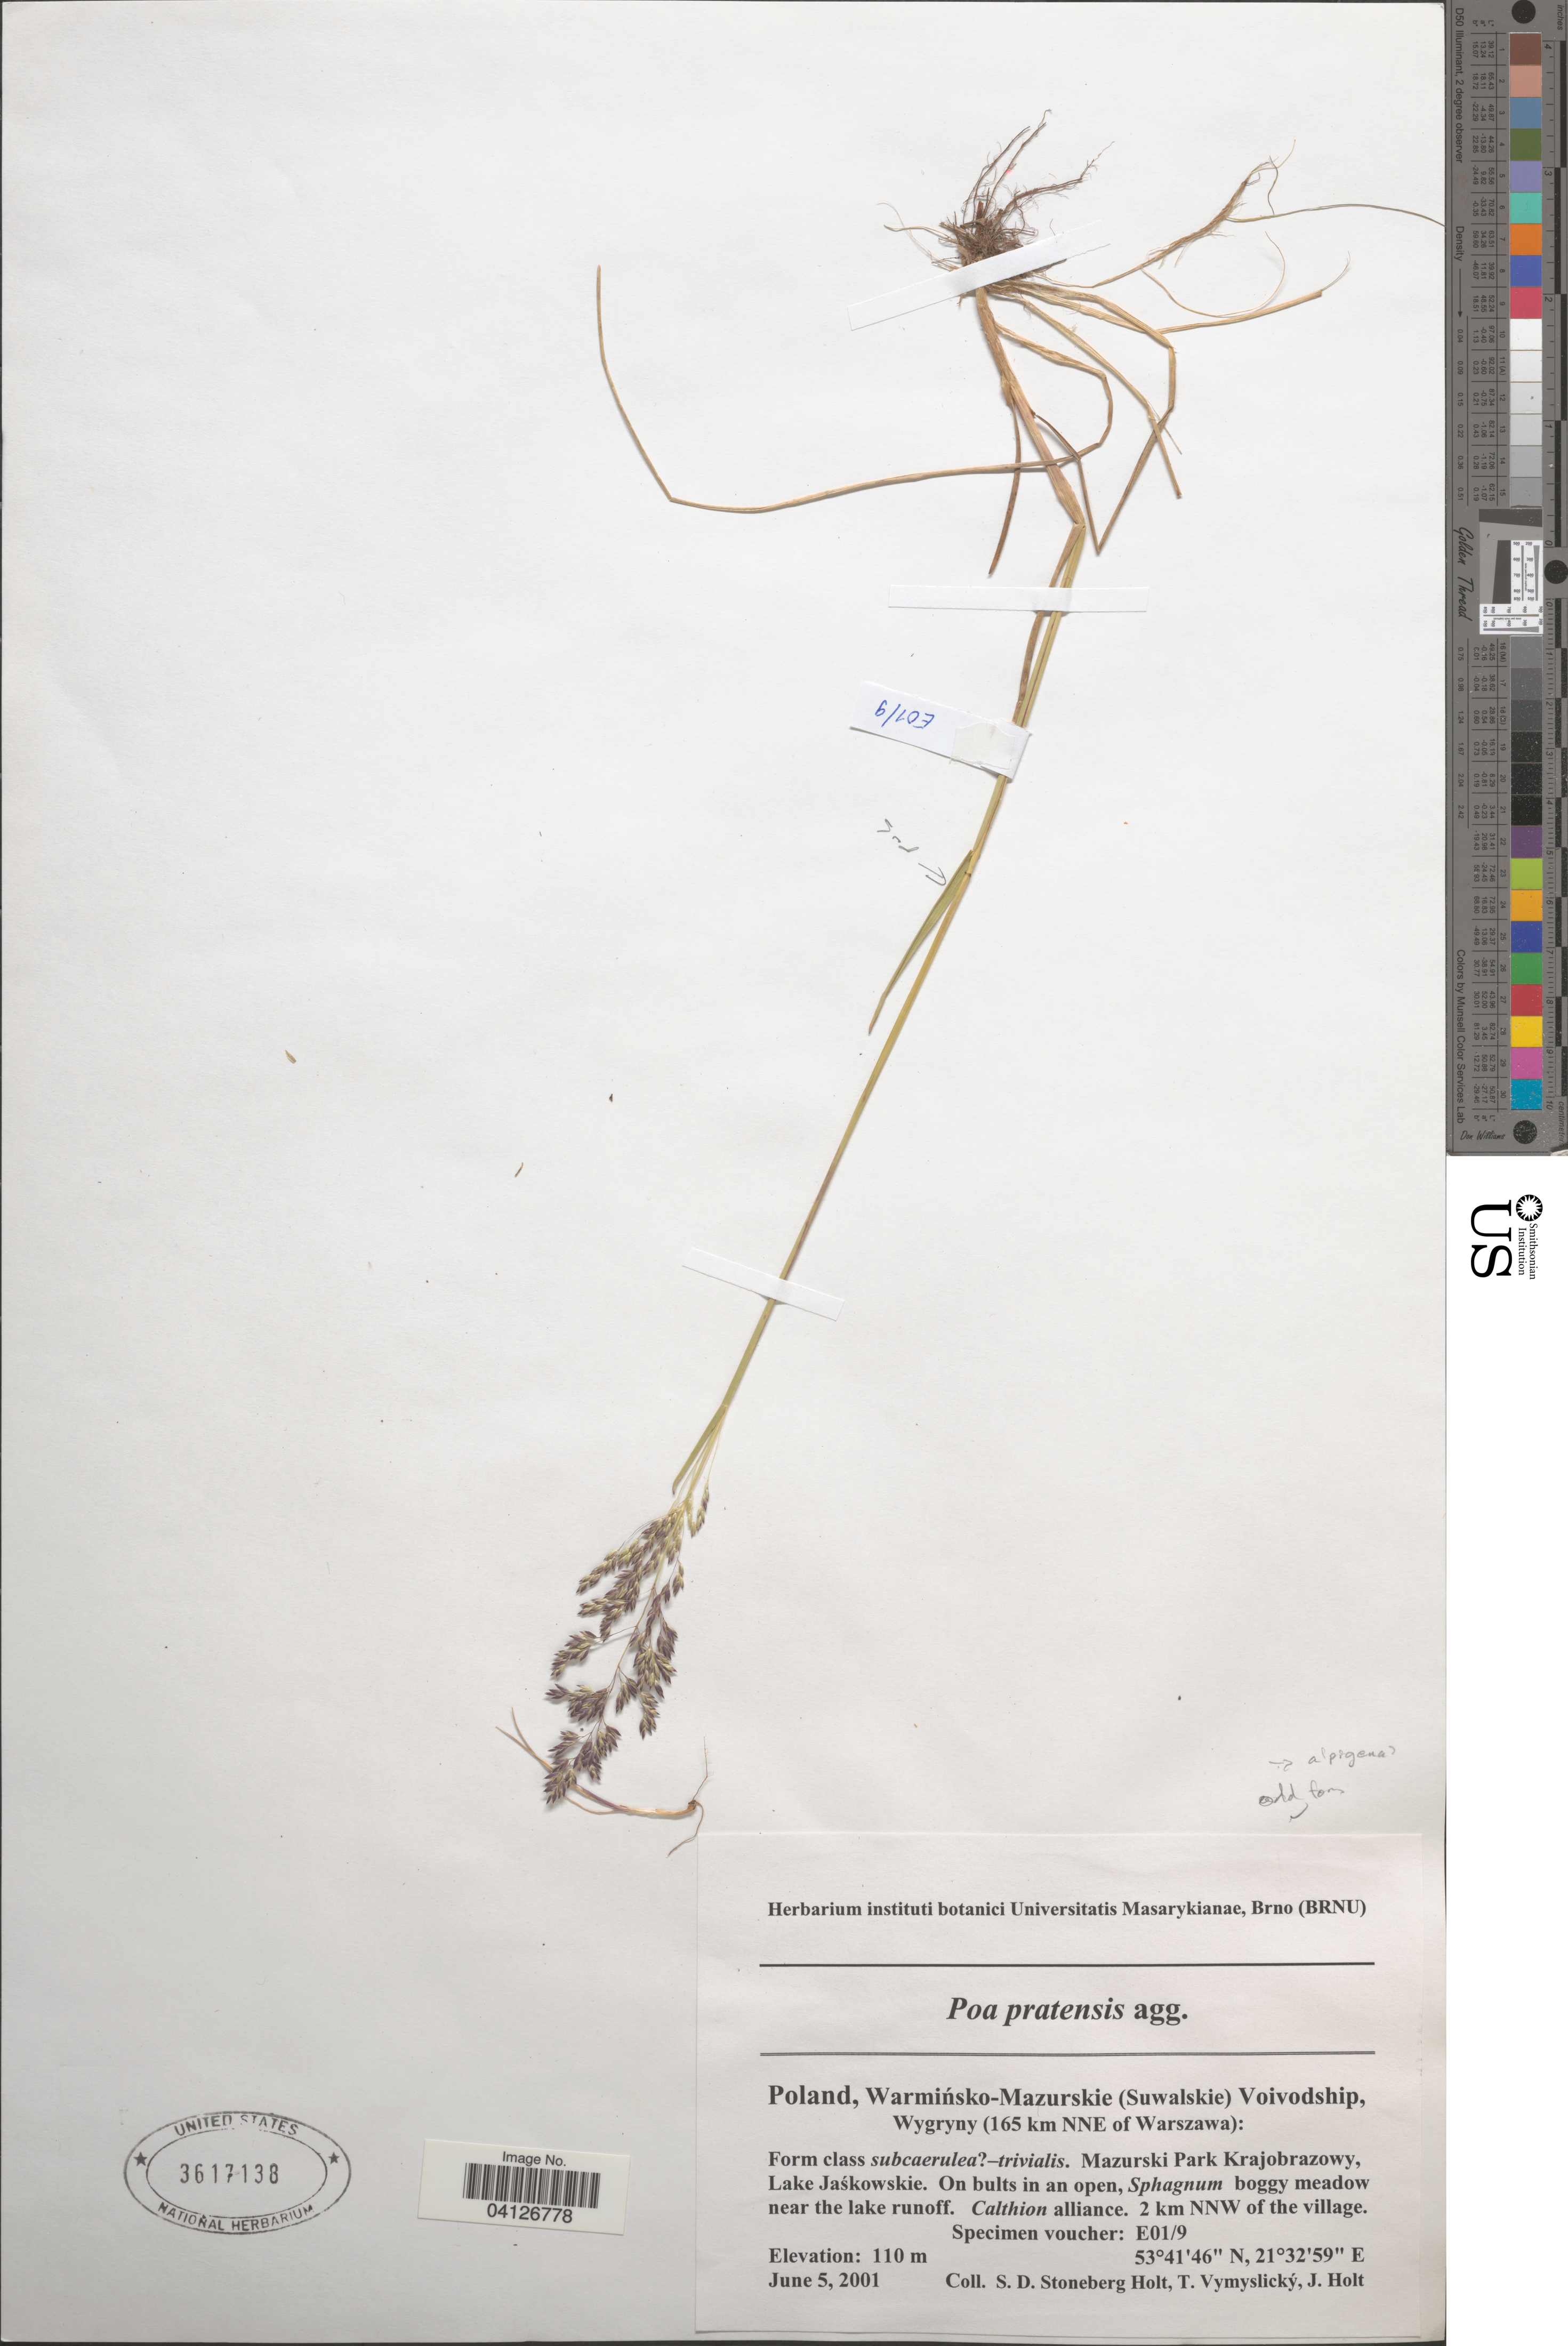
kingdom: Plantae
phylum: Tracheophyta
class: Liliopsida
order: Poales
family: Poaceae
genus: Poa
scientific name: Poa pratensis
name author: L.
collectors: S. Holt, T. Vymyslický & J. Holt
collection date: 2001-06-05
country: Poland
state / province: Warminsko-Mazurskie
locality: (Suwalskie) Voivodship, Wygryny (165 km NNE of Warszawa). Mazurski Park Krajobrazowy, Lake Jaśkowskie. 2 km NNW of the village.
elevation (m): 110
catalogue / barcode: US 3617138